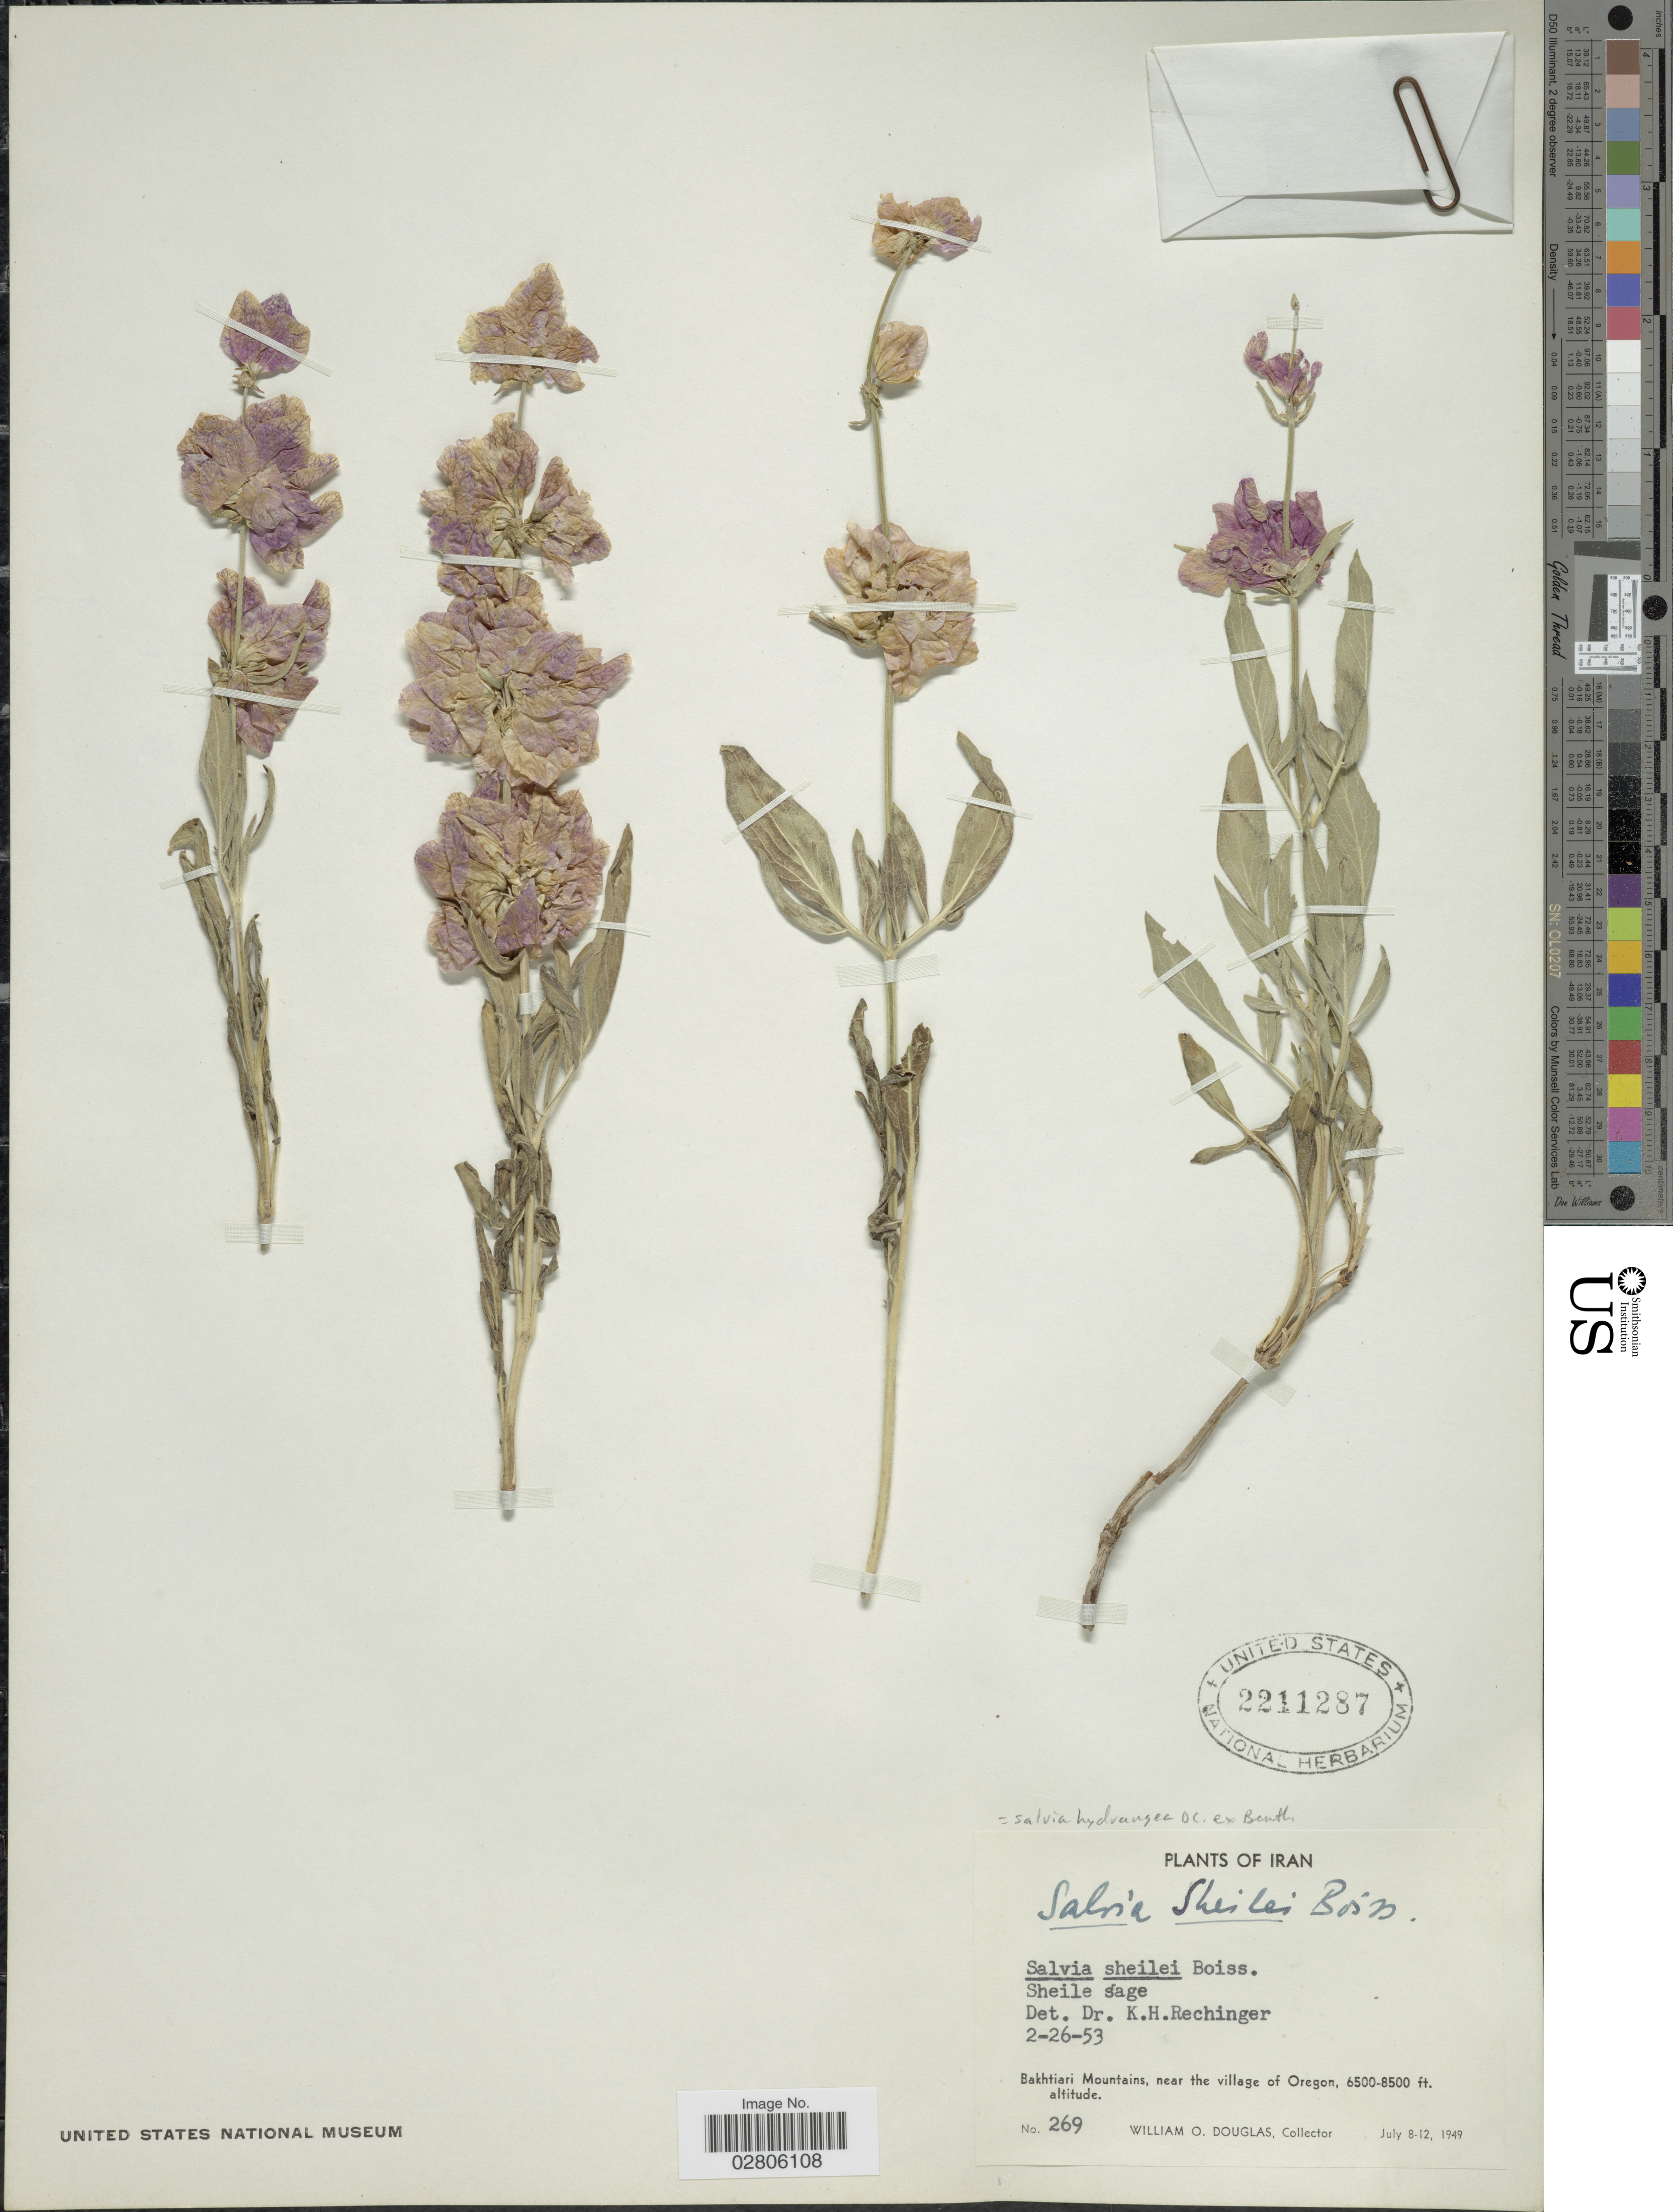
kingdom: Plantae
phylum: Tracheophyta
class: Magnoliopsida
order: Lamiales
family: Lamiaceae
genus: Salvia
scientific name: Salvia hydrangea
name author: DC. ex Benth.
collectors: W. Douglas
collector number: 269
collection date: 1949-07-08/1949-07-12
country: Iran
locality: Bakhtiari Mountains, near the village of Oregon.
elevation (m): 1981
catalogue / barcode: US 2211287